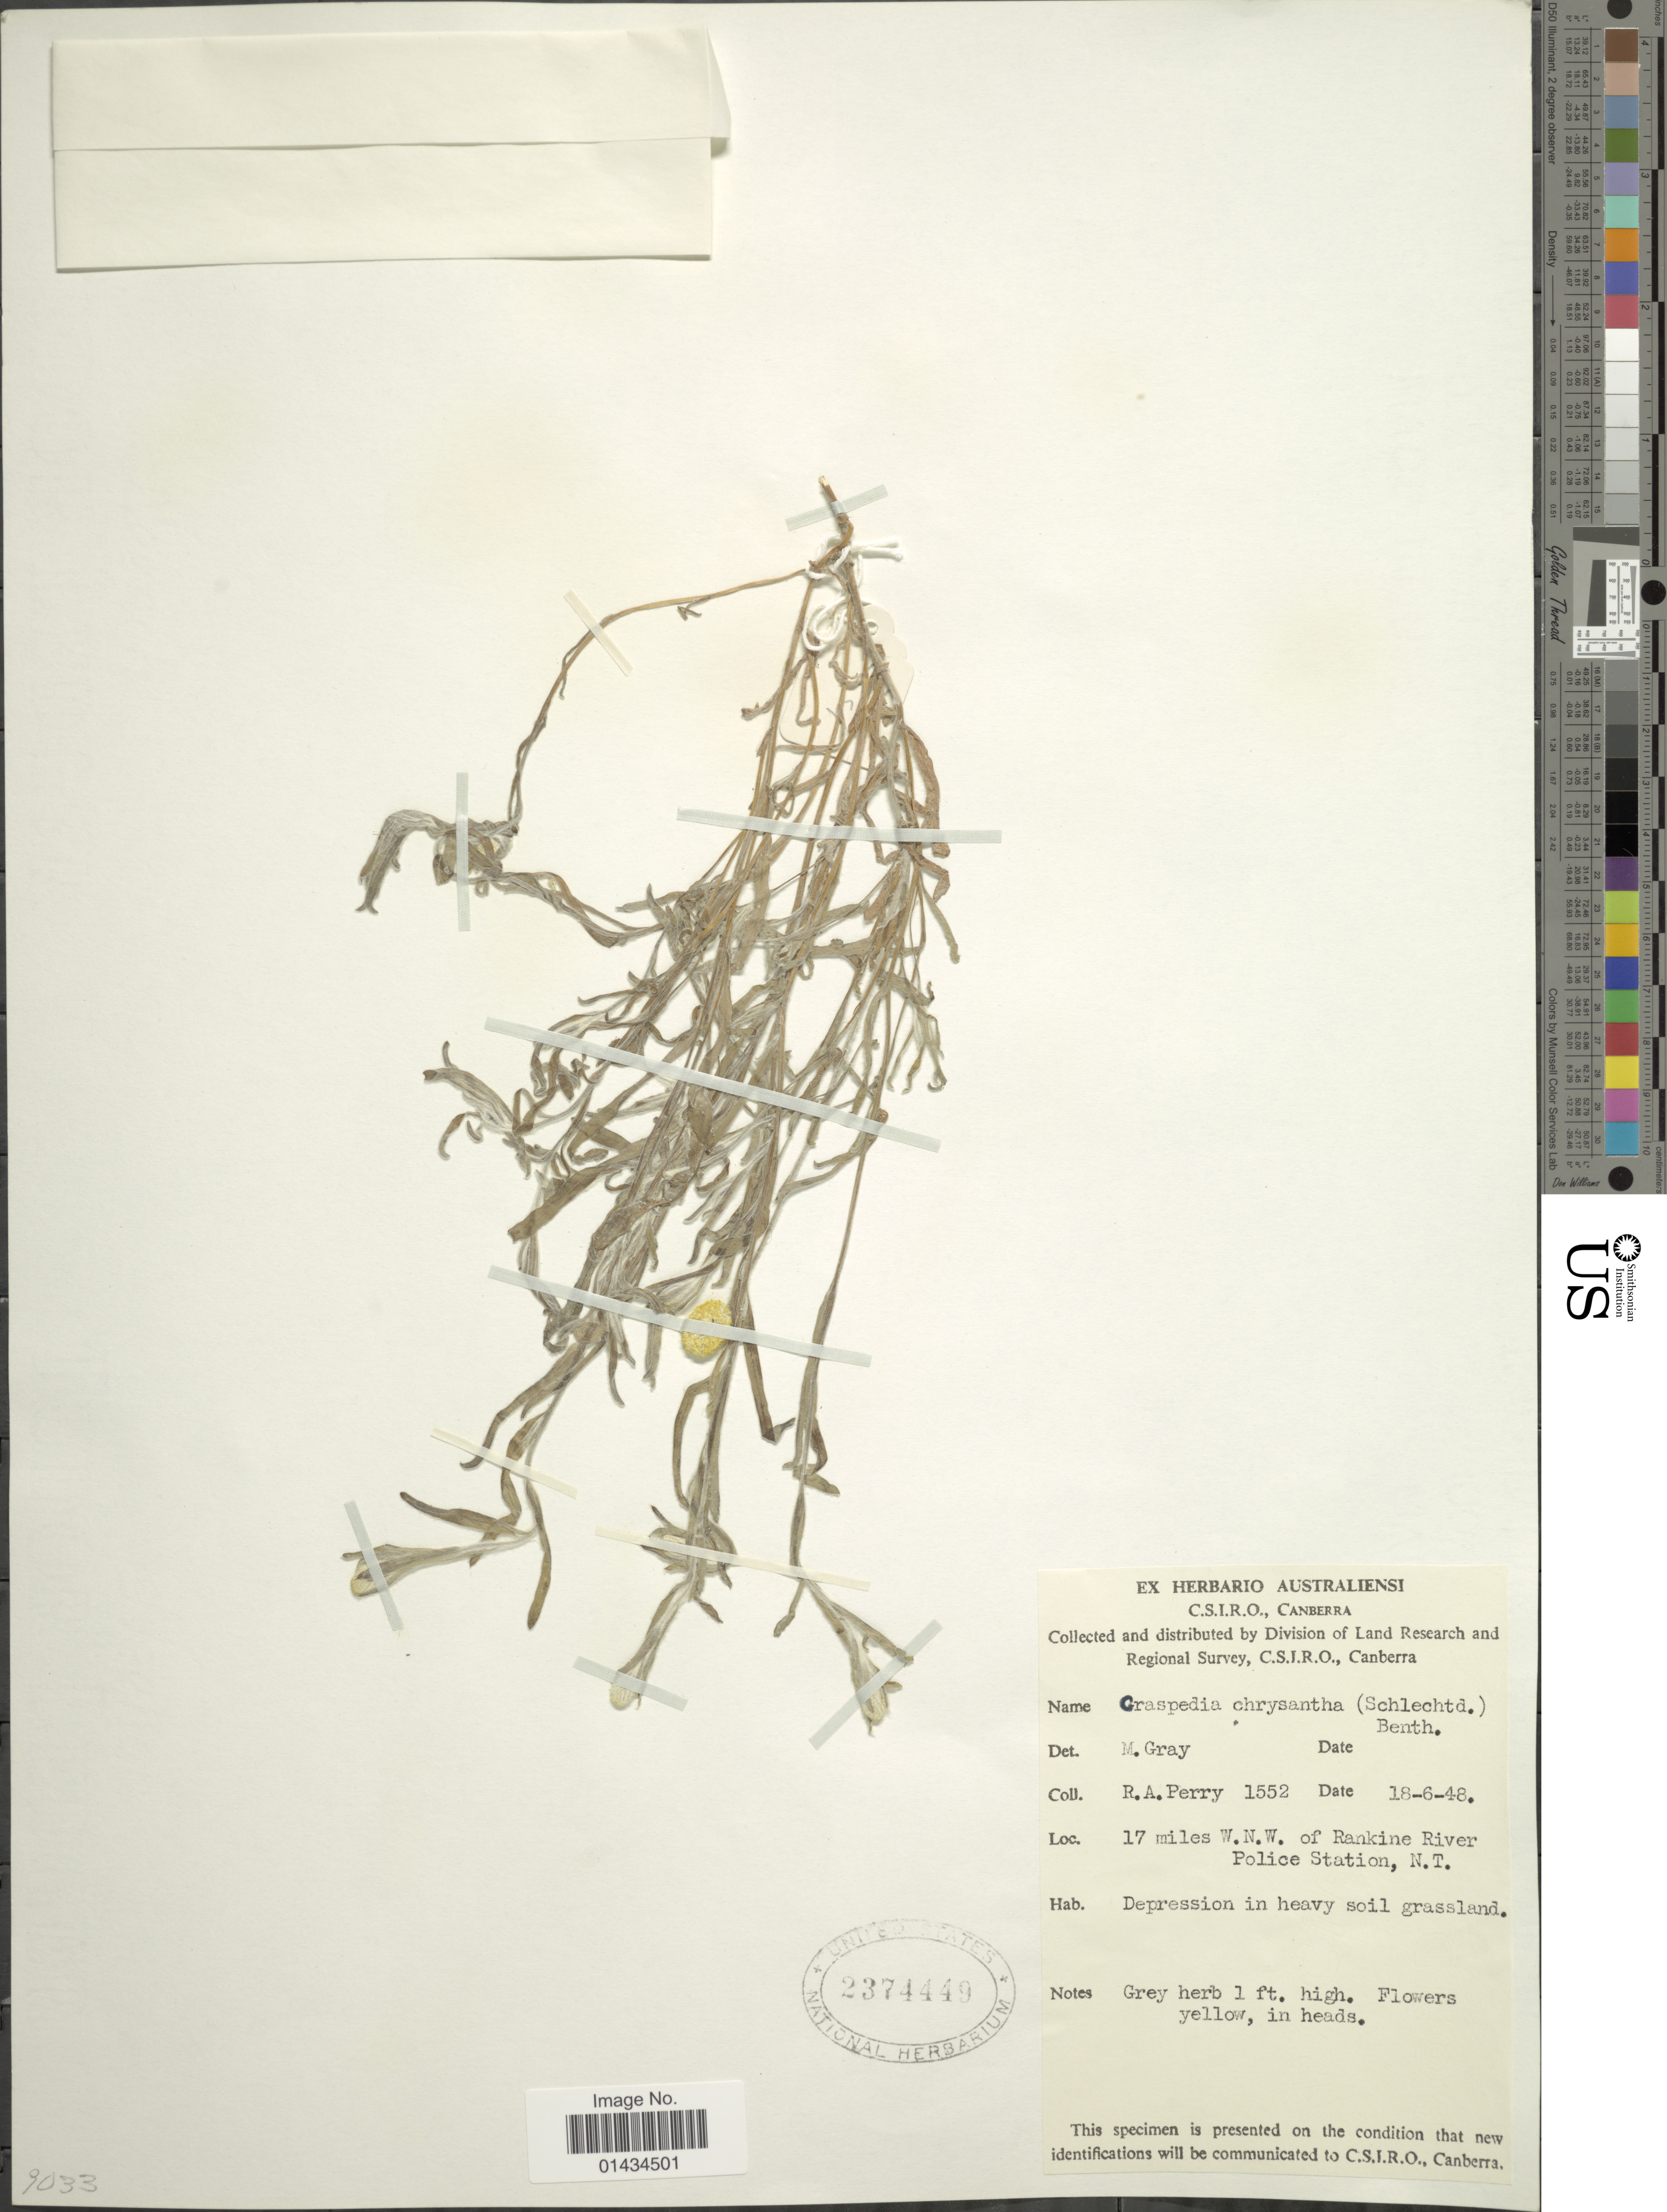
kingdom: Plantae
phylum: Tracheophyta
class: Magnoliopsida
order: Asterales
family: Asteraceae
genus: Craspedia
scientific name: Craspedia chrysantha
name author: (Schltdl.) Benth.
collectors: Perry, R. A.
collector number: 1552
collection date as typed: Transcribed d/m/y: 18/6/48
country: Australia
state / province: Northern Territory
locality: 17 miles W.N.W. of Rankine River Police Station, depression in heavy soil grassland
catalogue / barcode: US 2374449